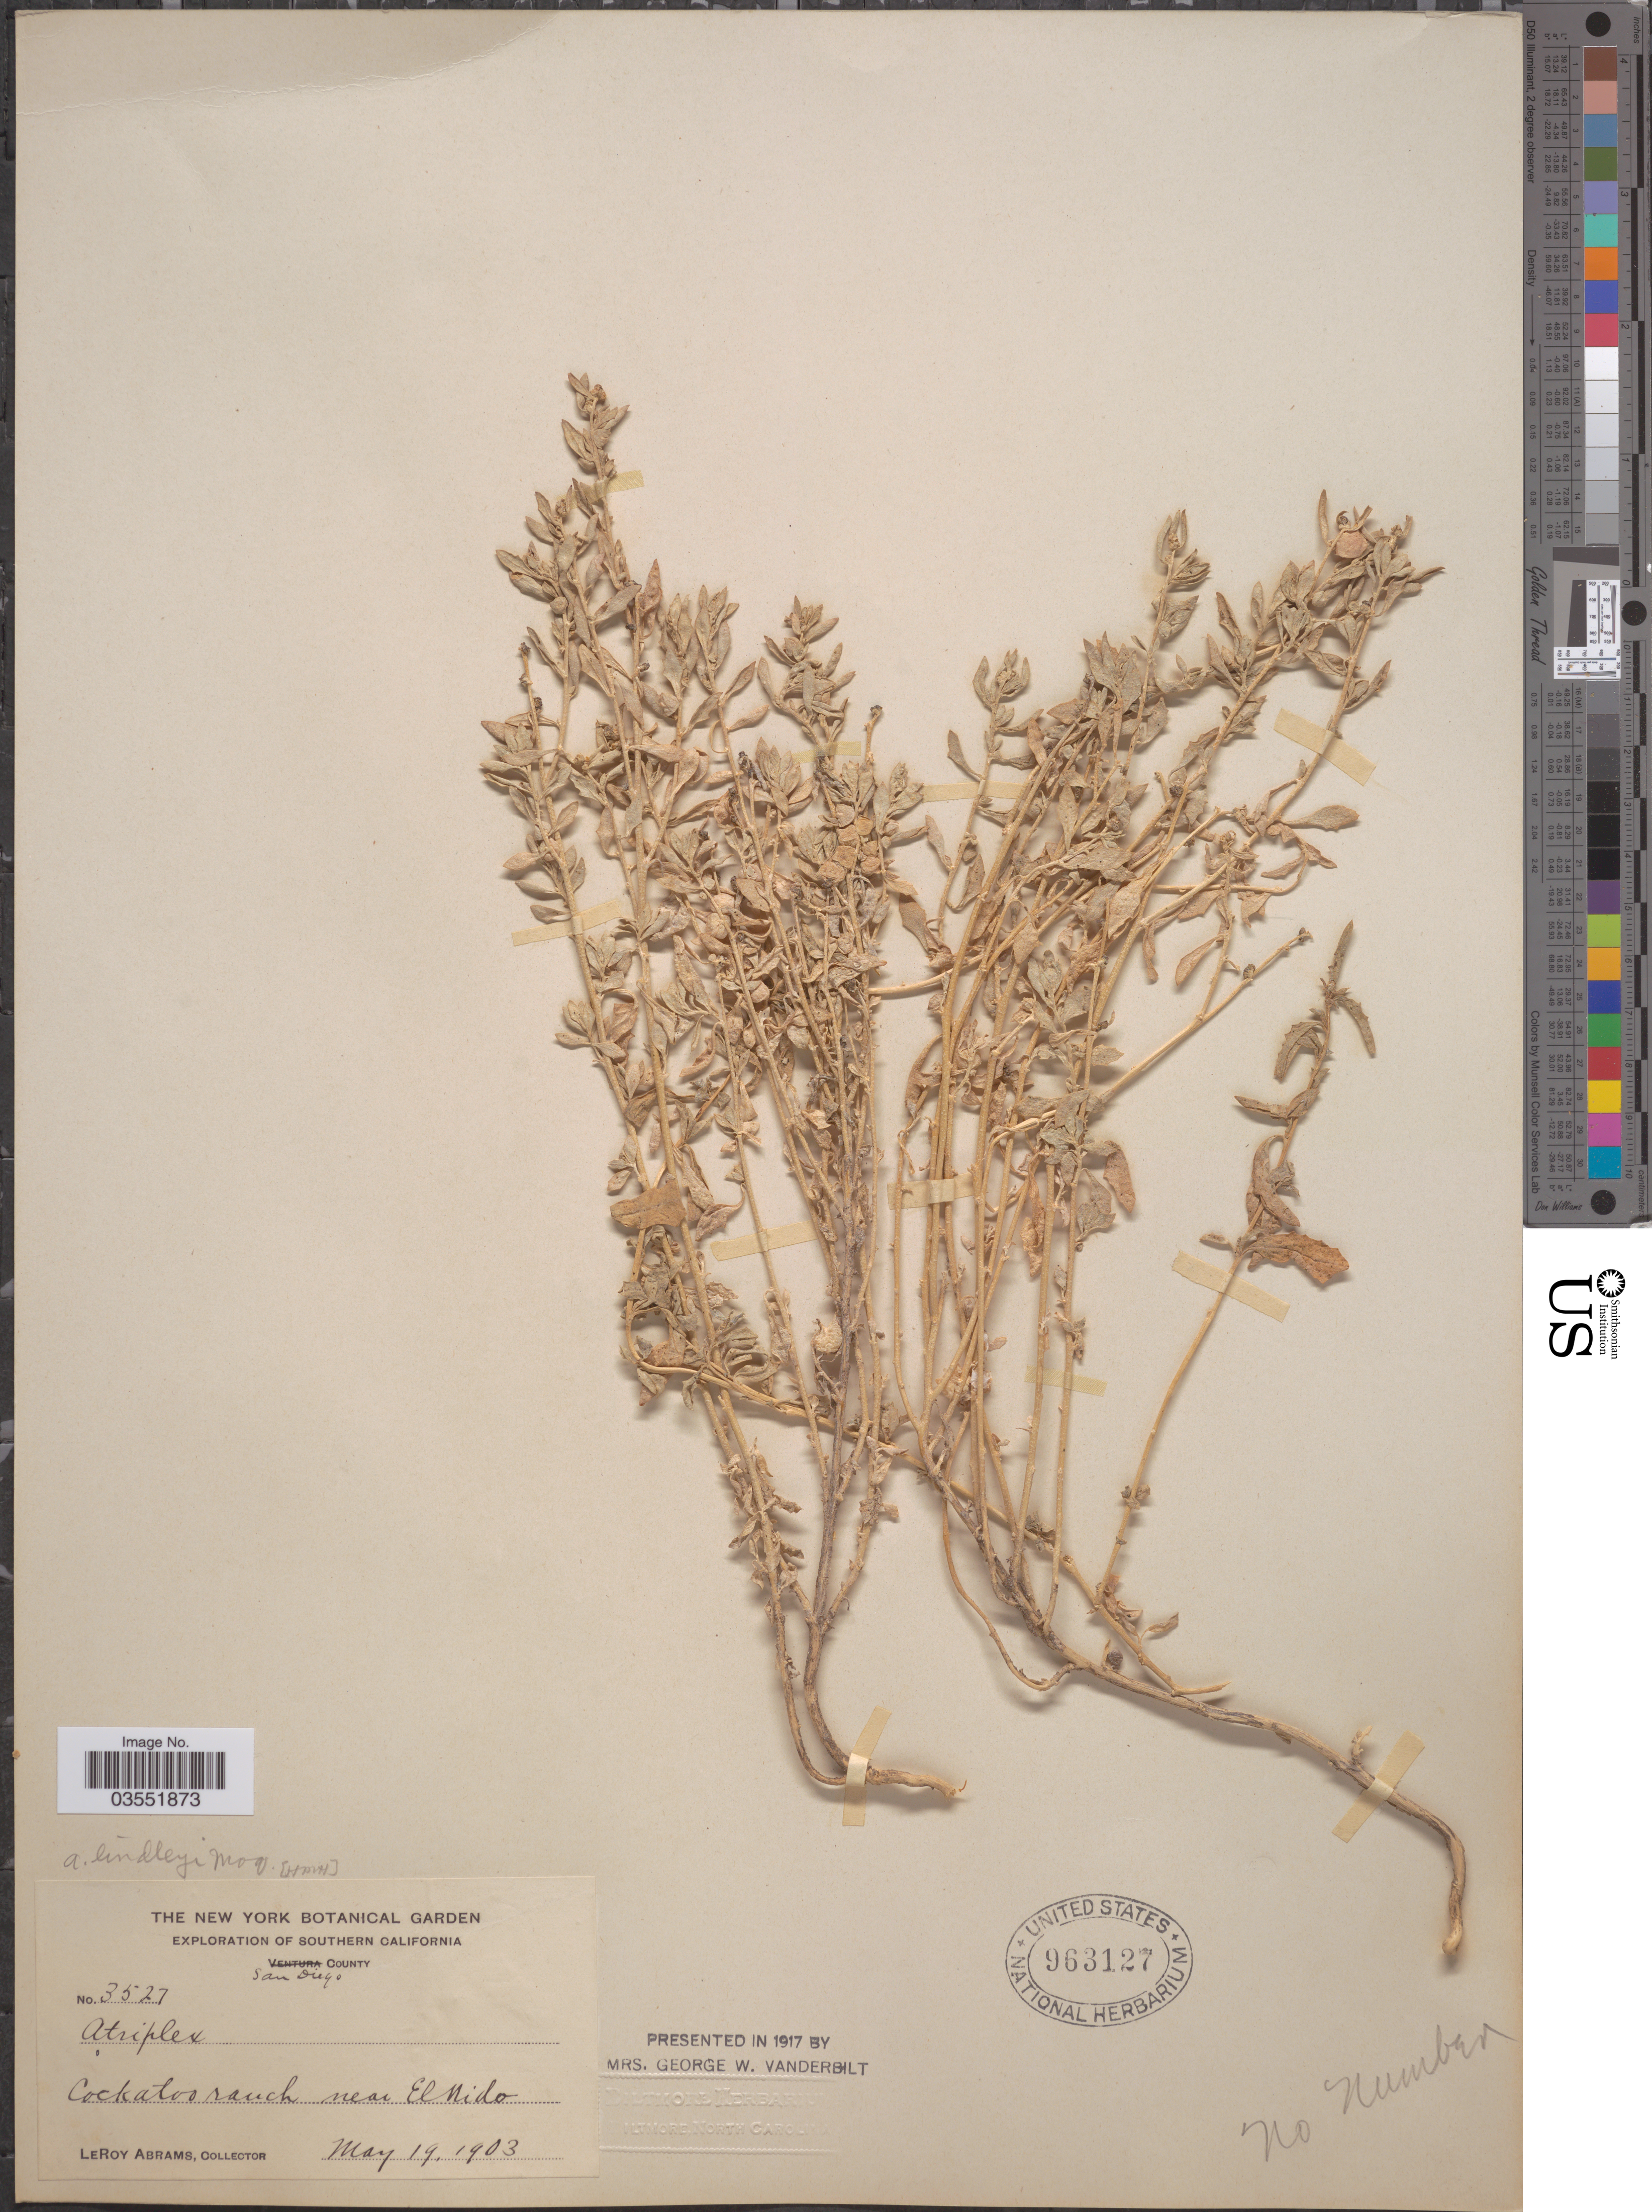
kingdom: Plantae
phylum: Tracheophyta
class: Magnoliopsida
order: Caryophyllales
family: Amaranthaceae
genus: Atriplex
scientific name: Atriplex halimoides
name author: Raf.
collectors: L. Abrams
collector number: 3527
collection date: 1903-05-19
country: United States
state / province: California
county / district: San Diego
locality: Southern California. San Diego County. Cockatoo ranch near El Nido.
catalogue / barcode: US 963127